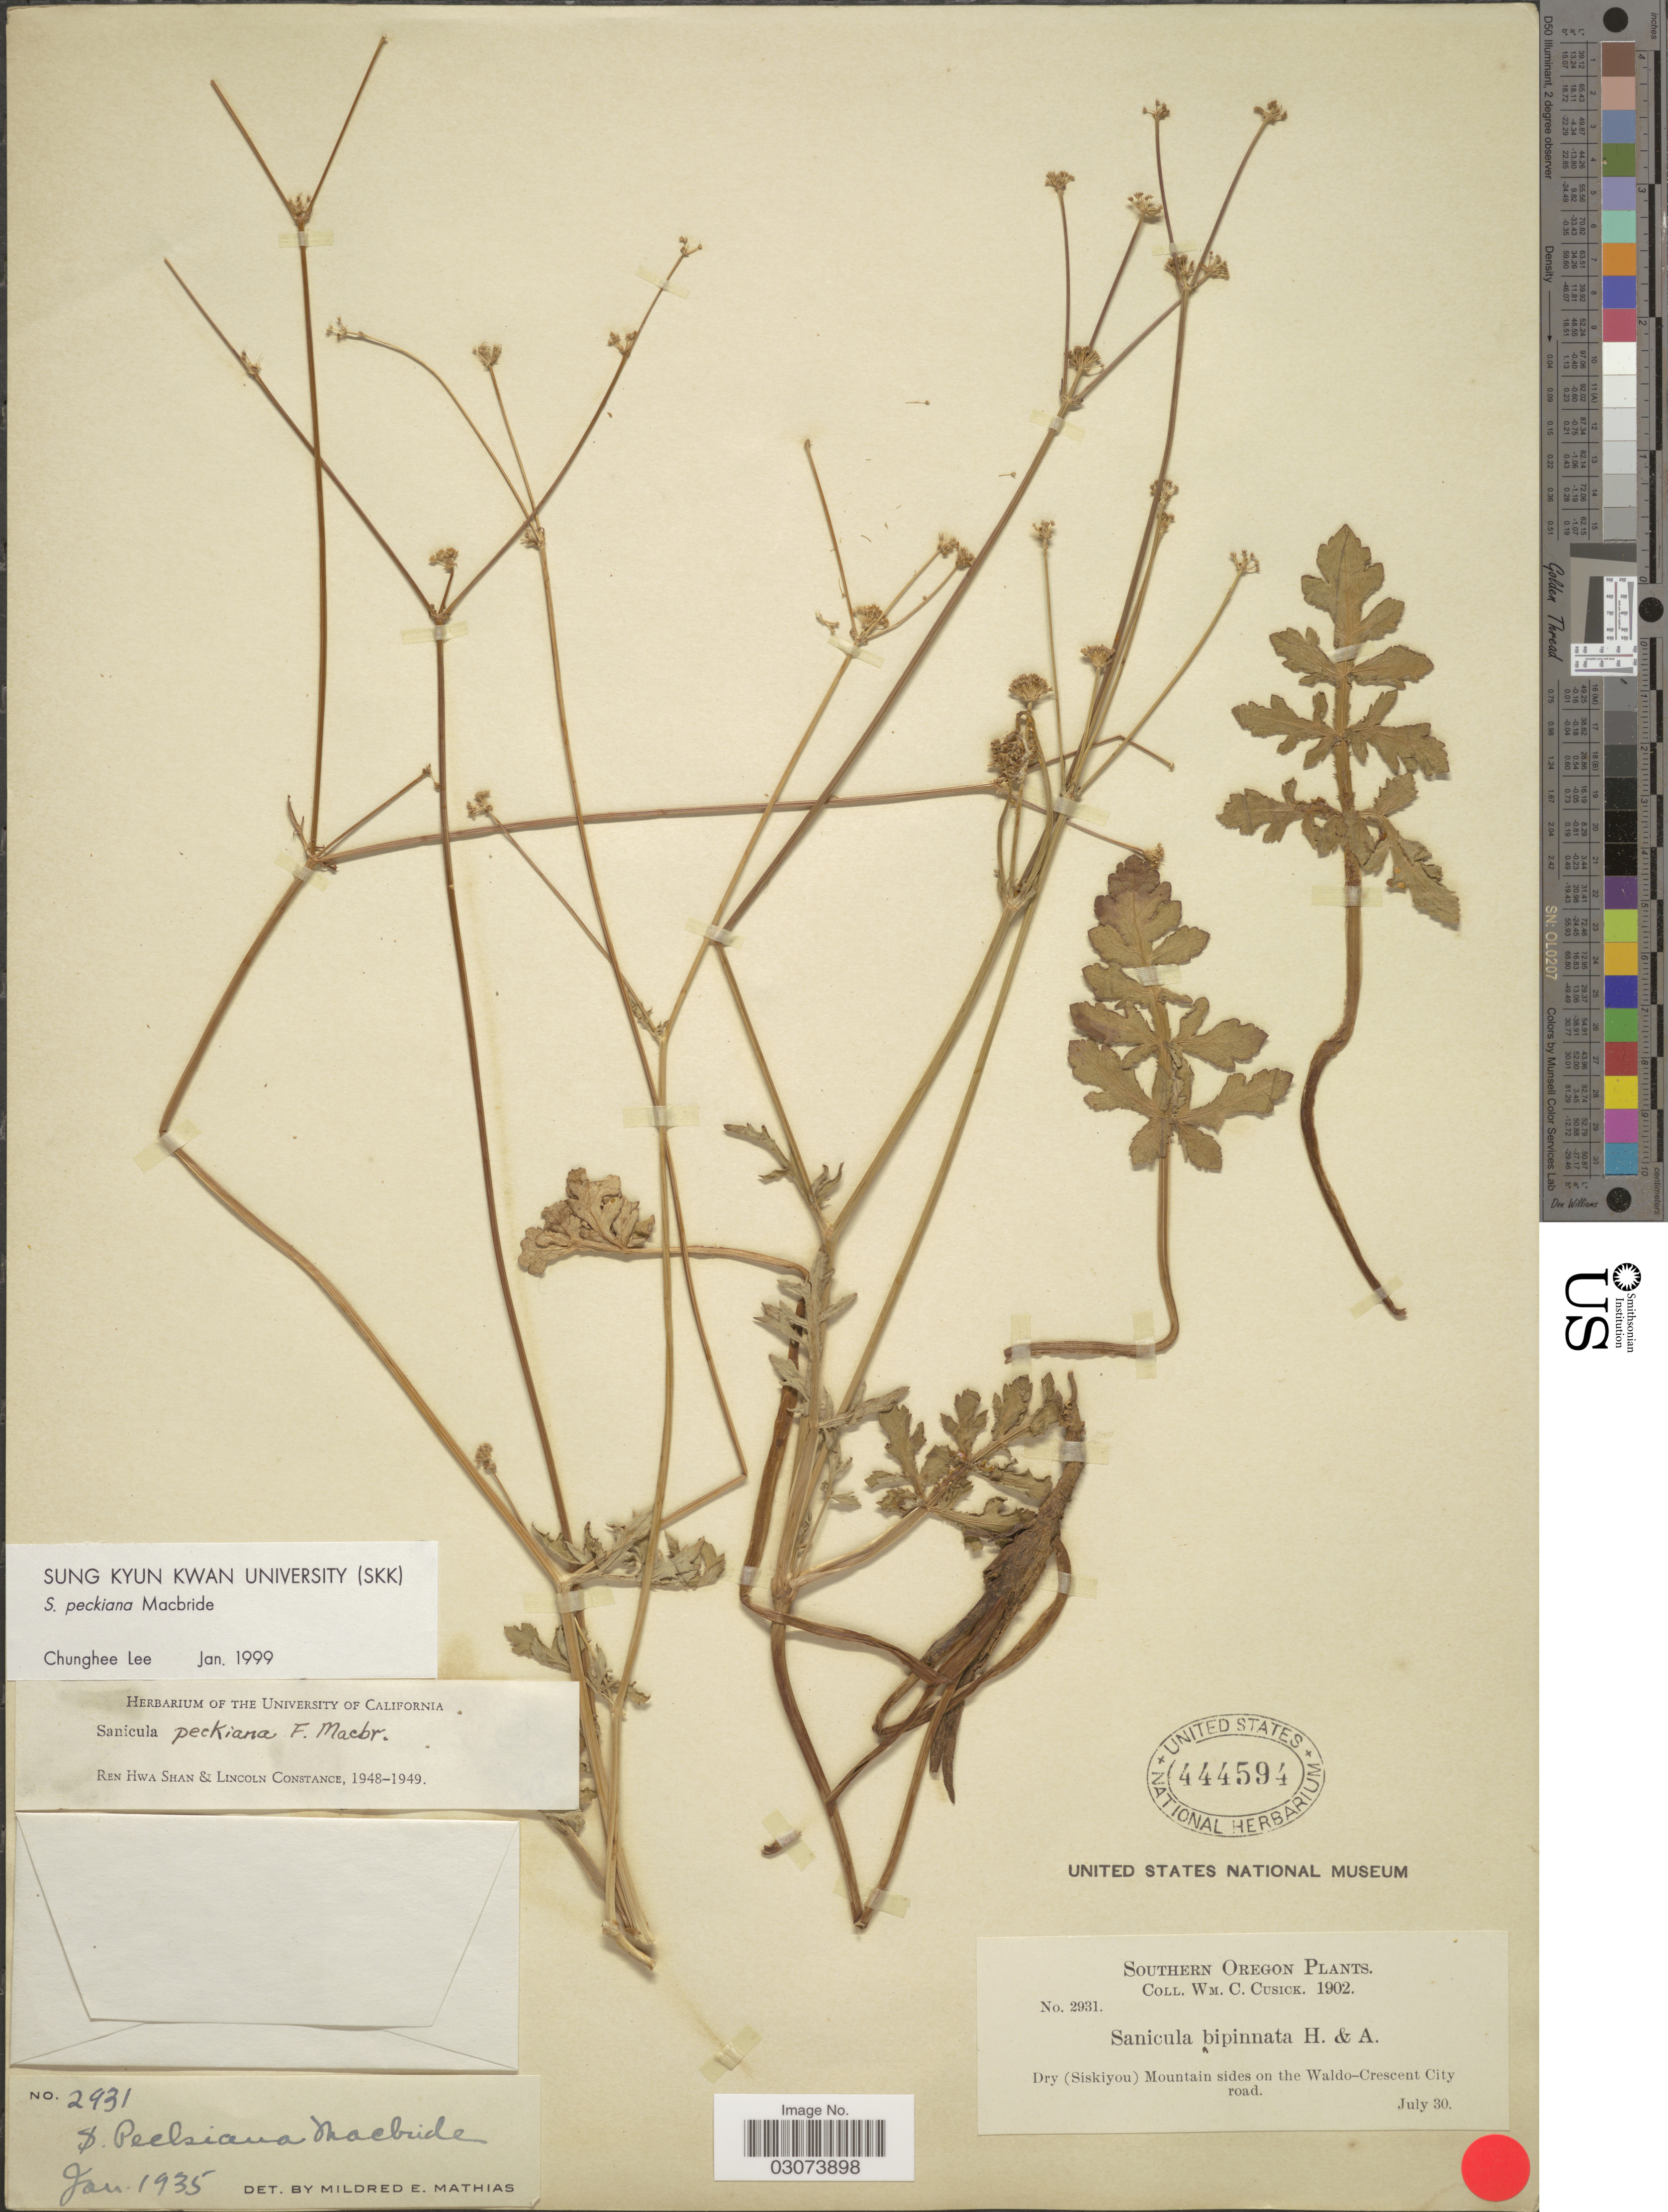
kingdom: Plantae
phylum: Tracheophyta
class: Magnoliopsida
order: Apiales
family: Apiaceae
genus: Sanicula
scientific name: Sanicula peckiana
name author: J.F. Macbr.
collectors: W. C. Cusick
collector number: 2931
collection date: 1902-07-30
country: United States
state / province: Oregon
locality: Southern Oregon. Dry (Siskiyou) Mountain sides on the Waldo-Crescent City road.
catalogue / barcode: US 444594